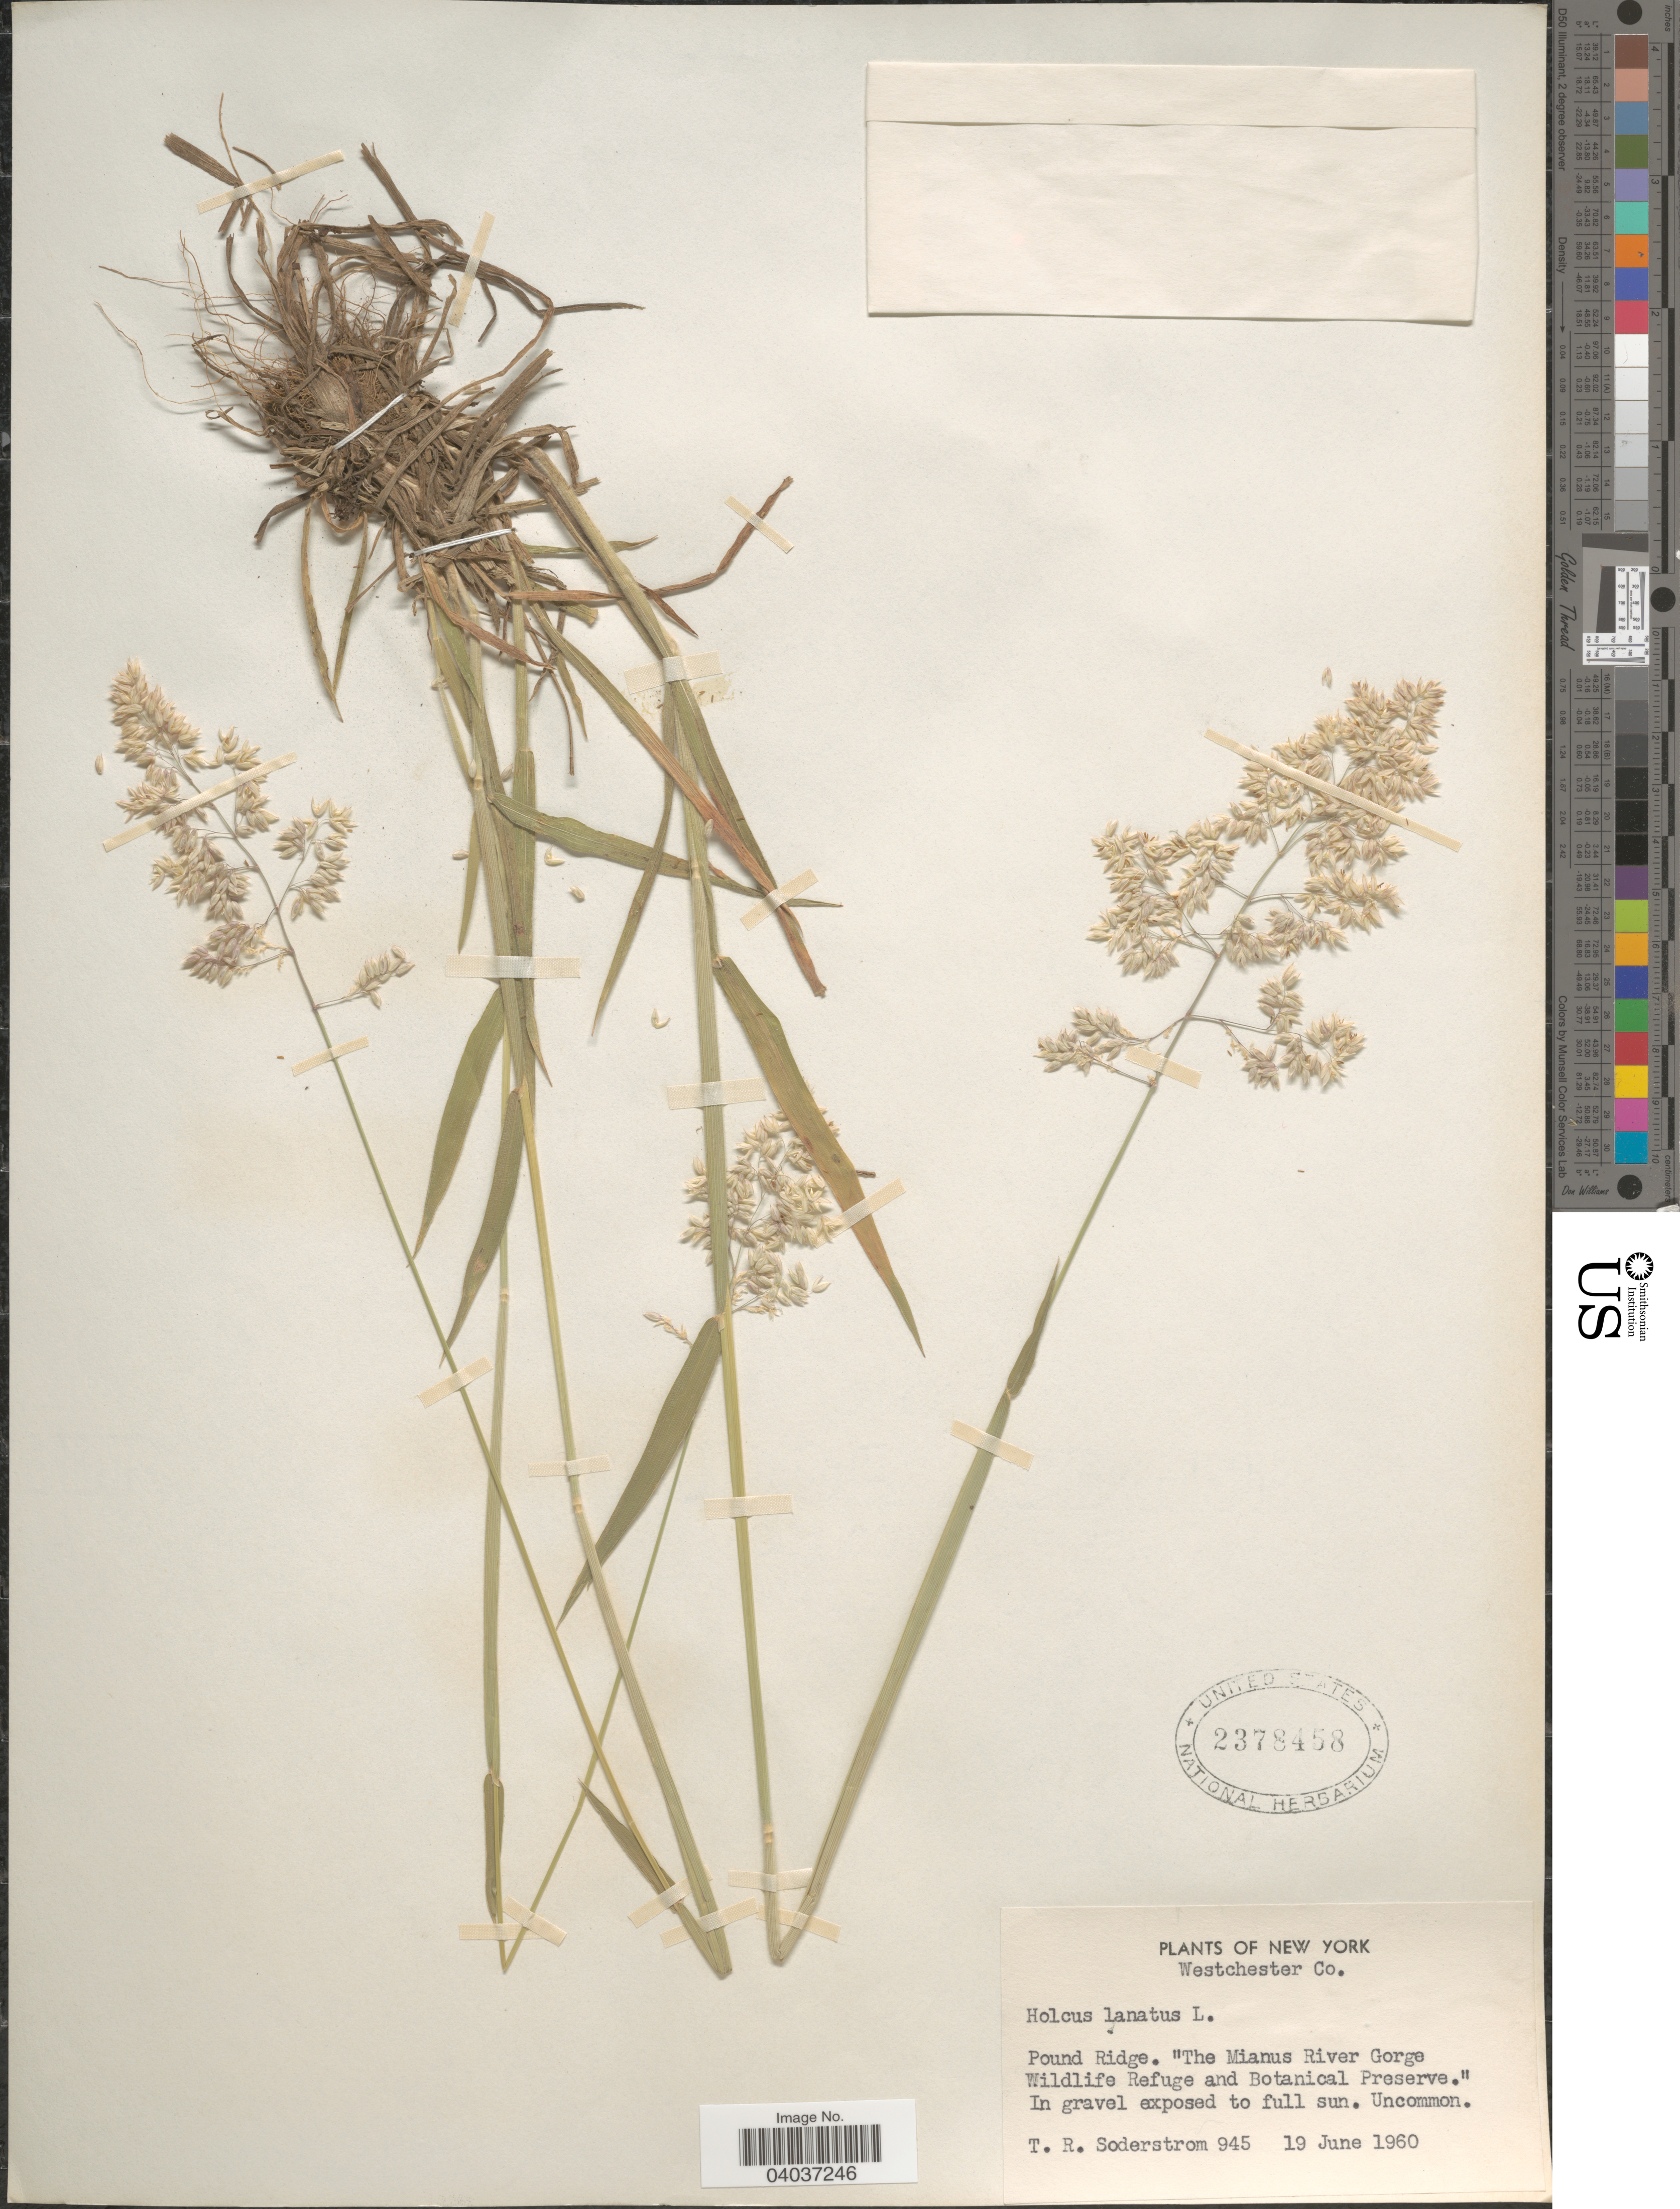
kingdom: Plantae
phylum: Tracheophyta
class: Liliopsida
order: Poales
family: Poaceae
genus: Holcus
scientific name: Holcus lanatus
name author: L.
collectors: T. R. Soderstrom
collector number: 945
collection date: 1960-06-19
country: United States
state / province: New York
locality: Westchester Co. Pound Ridge. "The Mianus River Gorge Wildlife Refuge and Botanical Preserve.".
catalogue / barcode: US 2378458